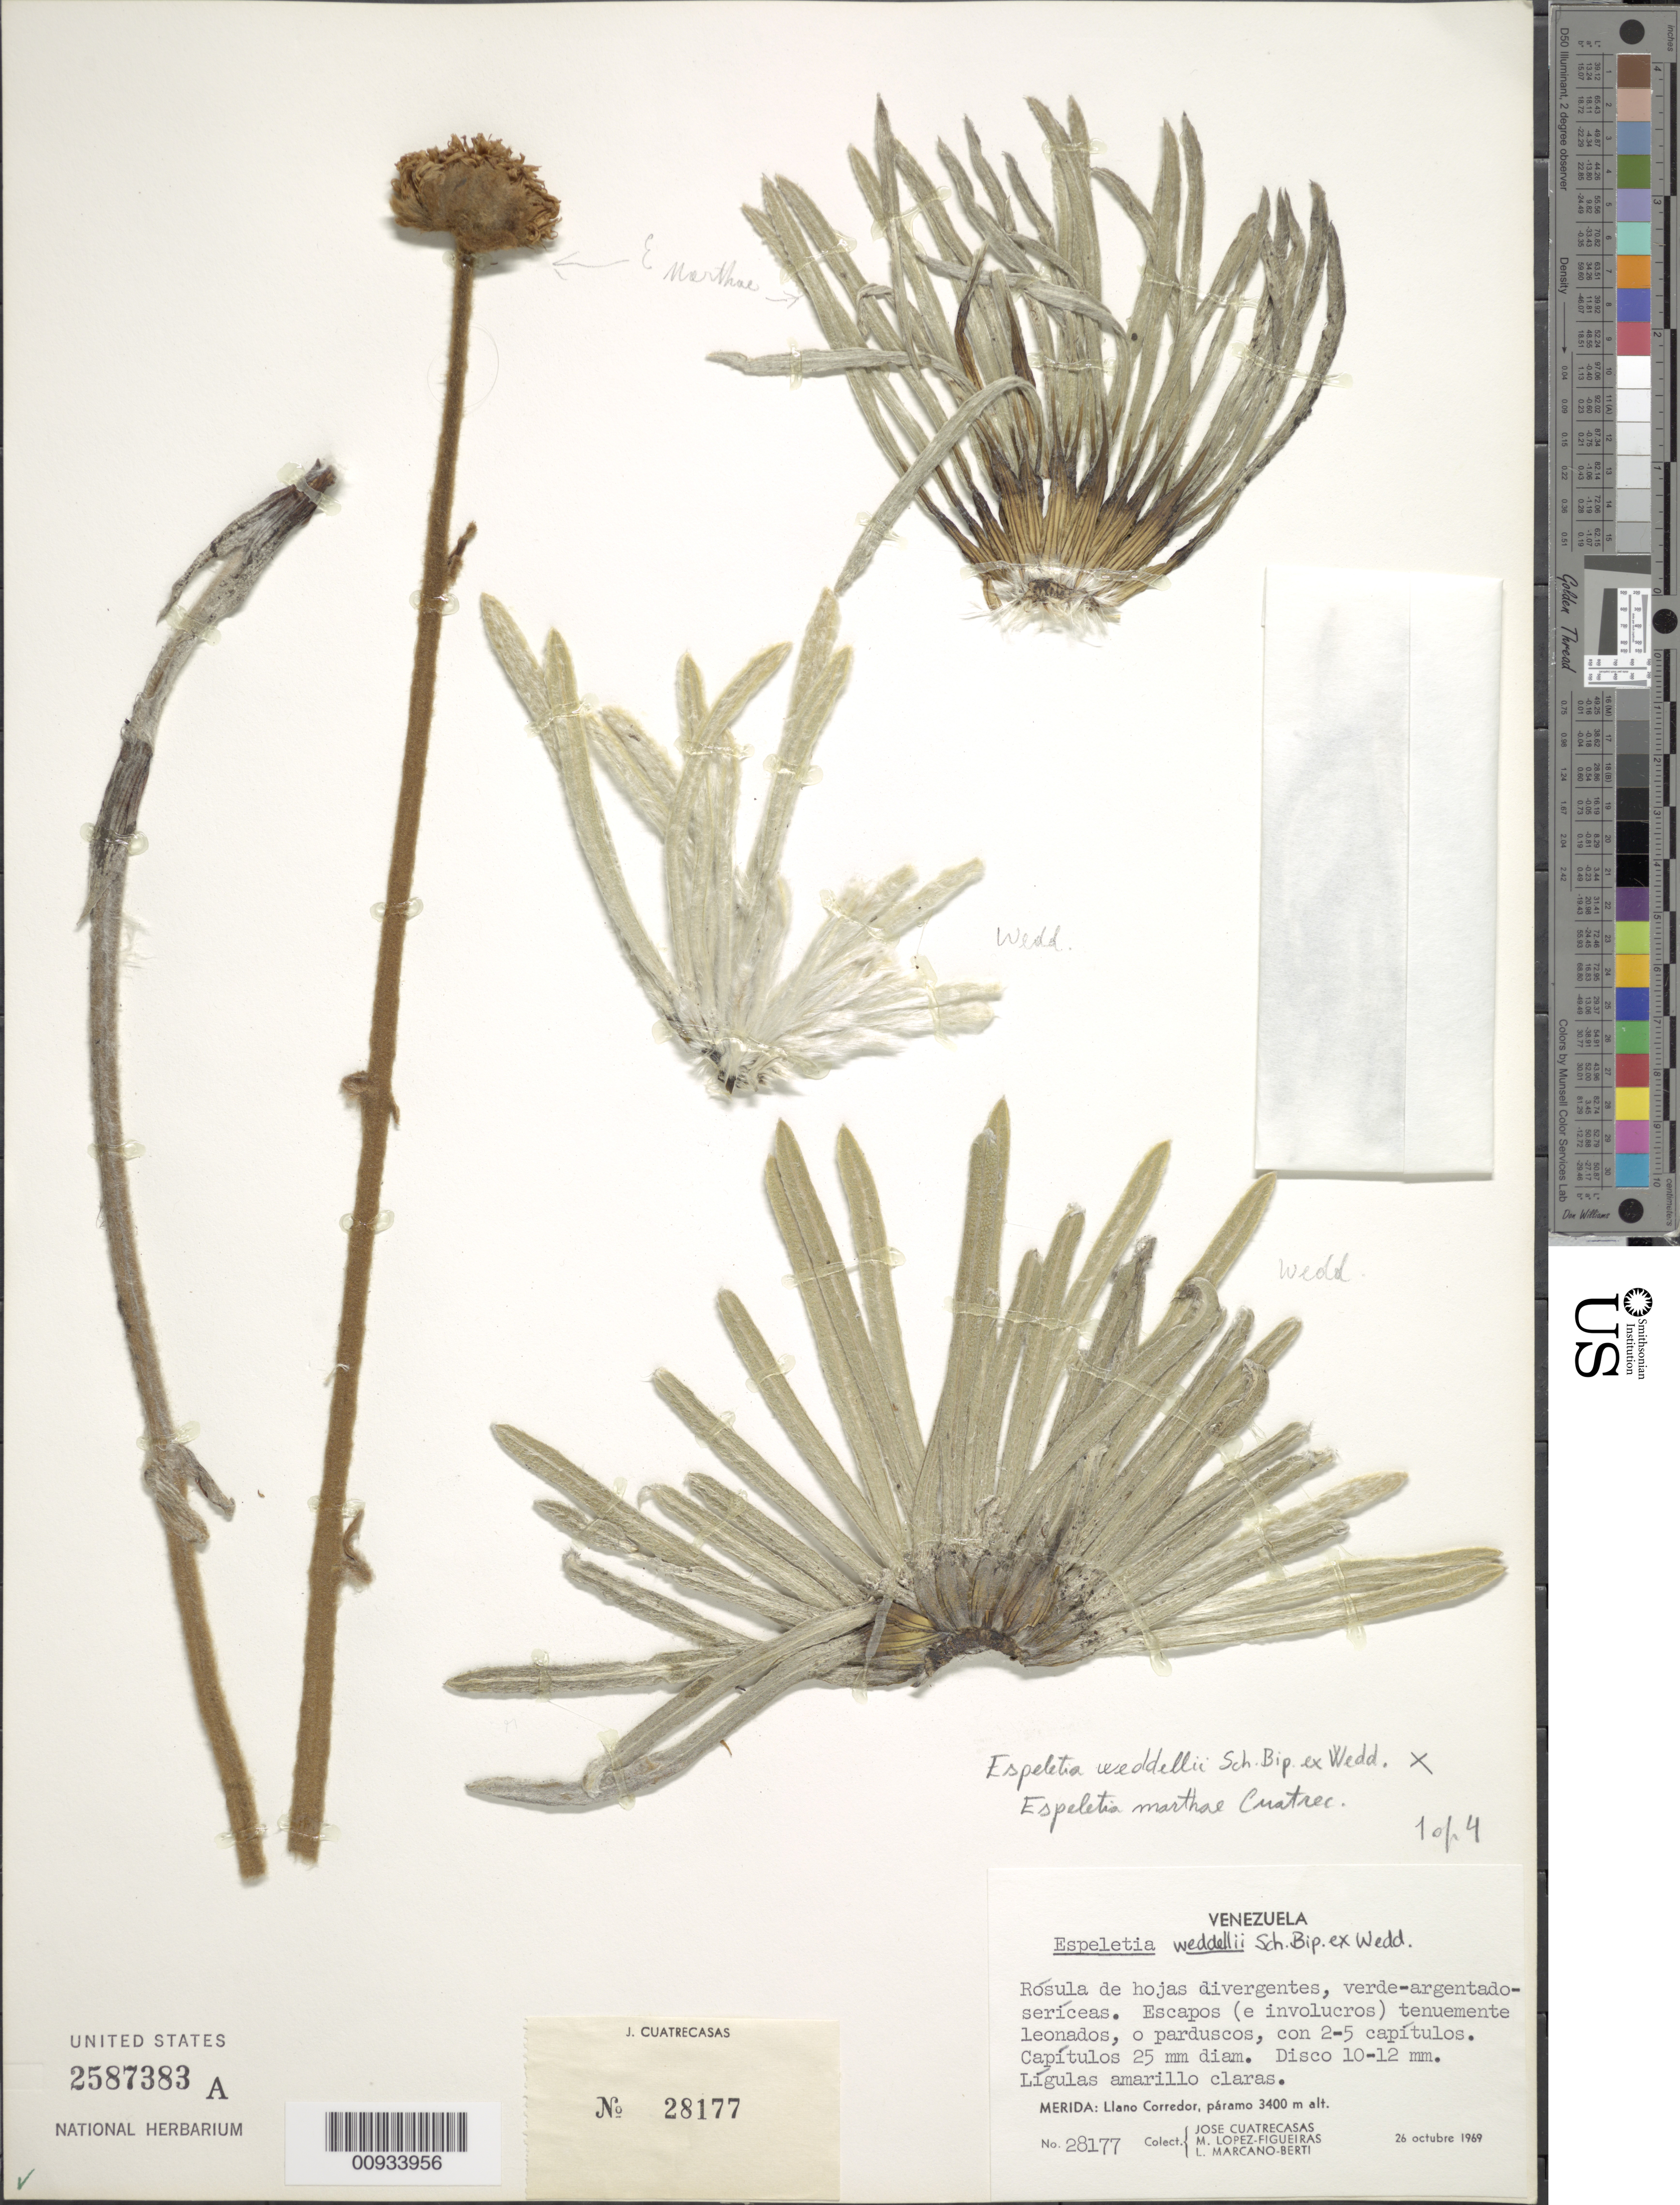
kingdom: Plantae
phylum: Tracheophyta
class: Magnoliopsida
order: Asterales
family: Asteraceae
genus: Espeletia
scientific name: Espeletia marthae x E. weddellii Sch. Bip. ex Wedd.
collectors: J. Cuatrecasas, M. López Figueiras & L. Marcano-Berti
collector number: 28177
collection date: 1969-10-26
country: Venezuela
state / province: Mérida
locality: Llano Corredor, Paramo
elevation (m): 3400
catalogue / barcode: US 2587383A